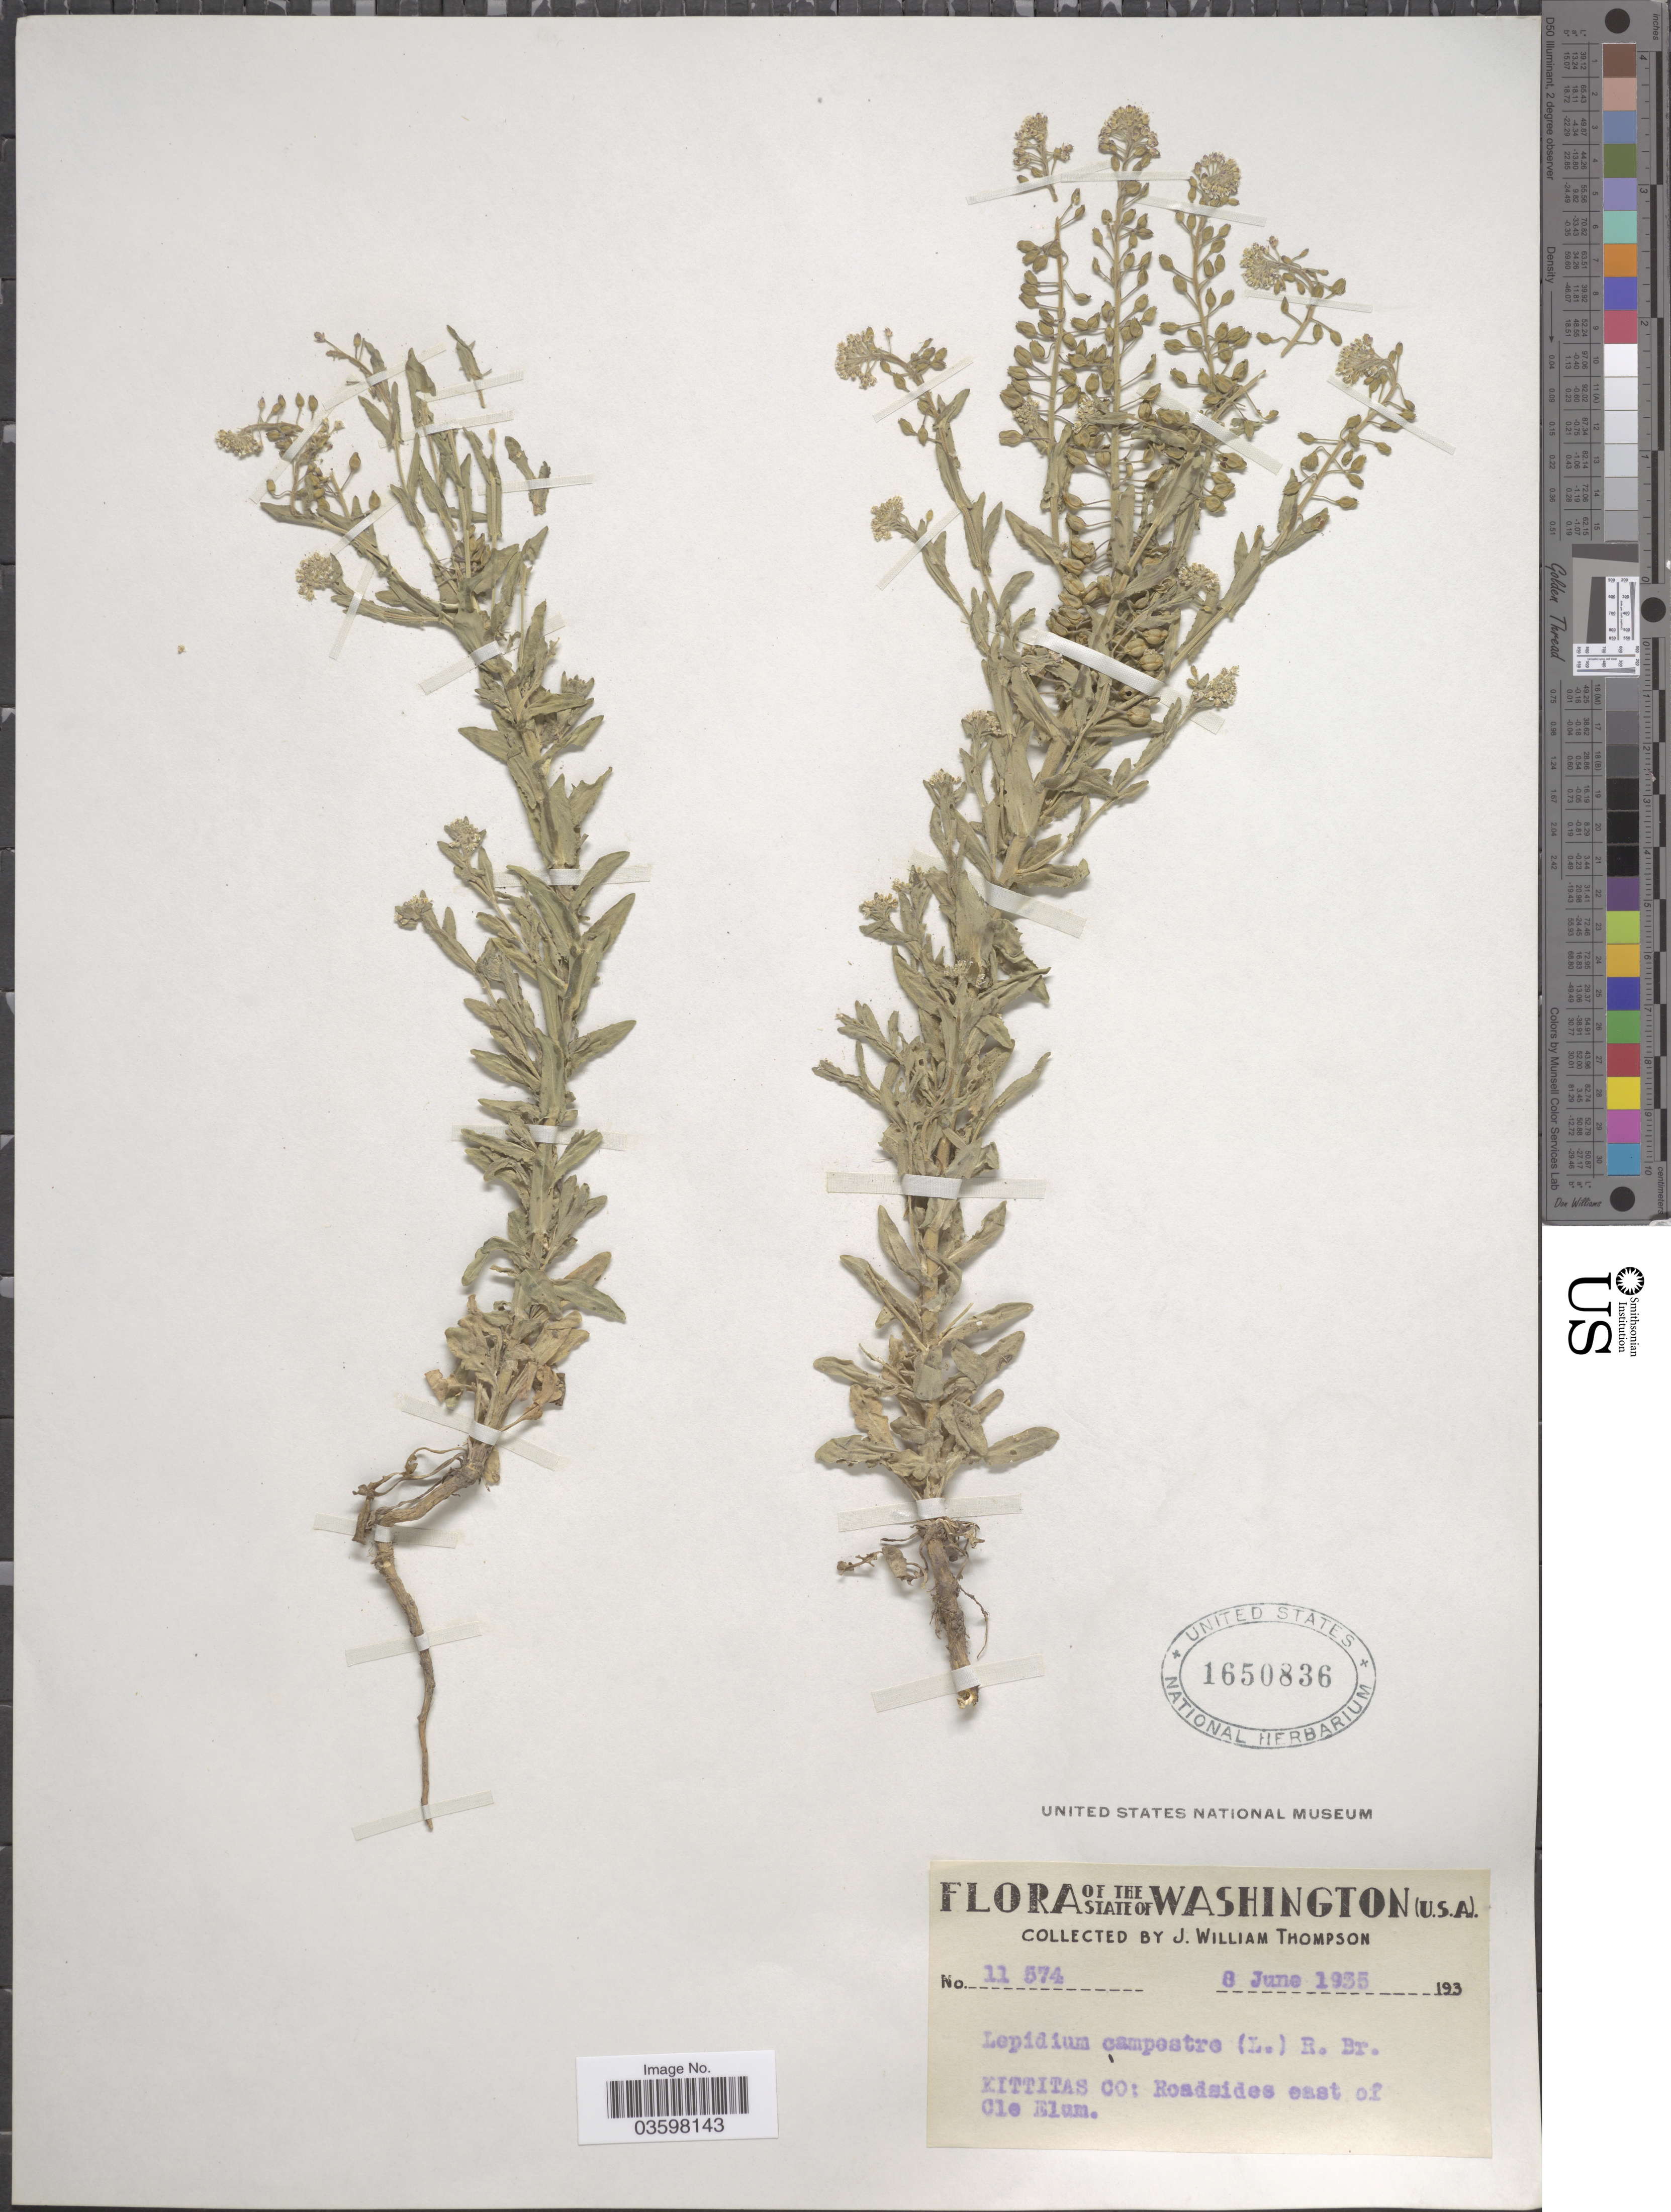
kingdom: Plantae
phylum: Tracheophyta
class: Magnoliopsida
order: Brassicales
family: Brassicaceae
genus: Lepidium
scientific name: Lepidium campestre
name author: (L.) W.T. Aiton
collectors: J. W. Thompson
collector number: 11574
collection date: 1935-06-08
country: United States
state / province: Washington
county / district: Kittitas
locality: Kittitas Co: Roadsides east of Cle Elum.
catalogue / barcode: US 1650836